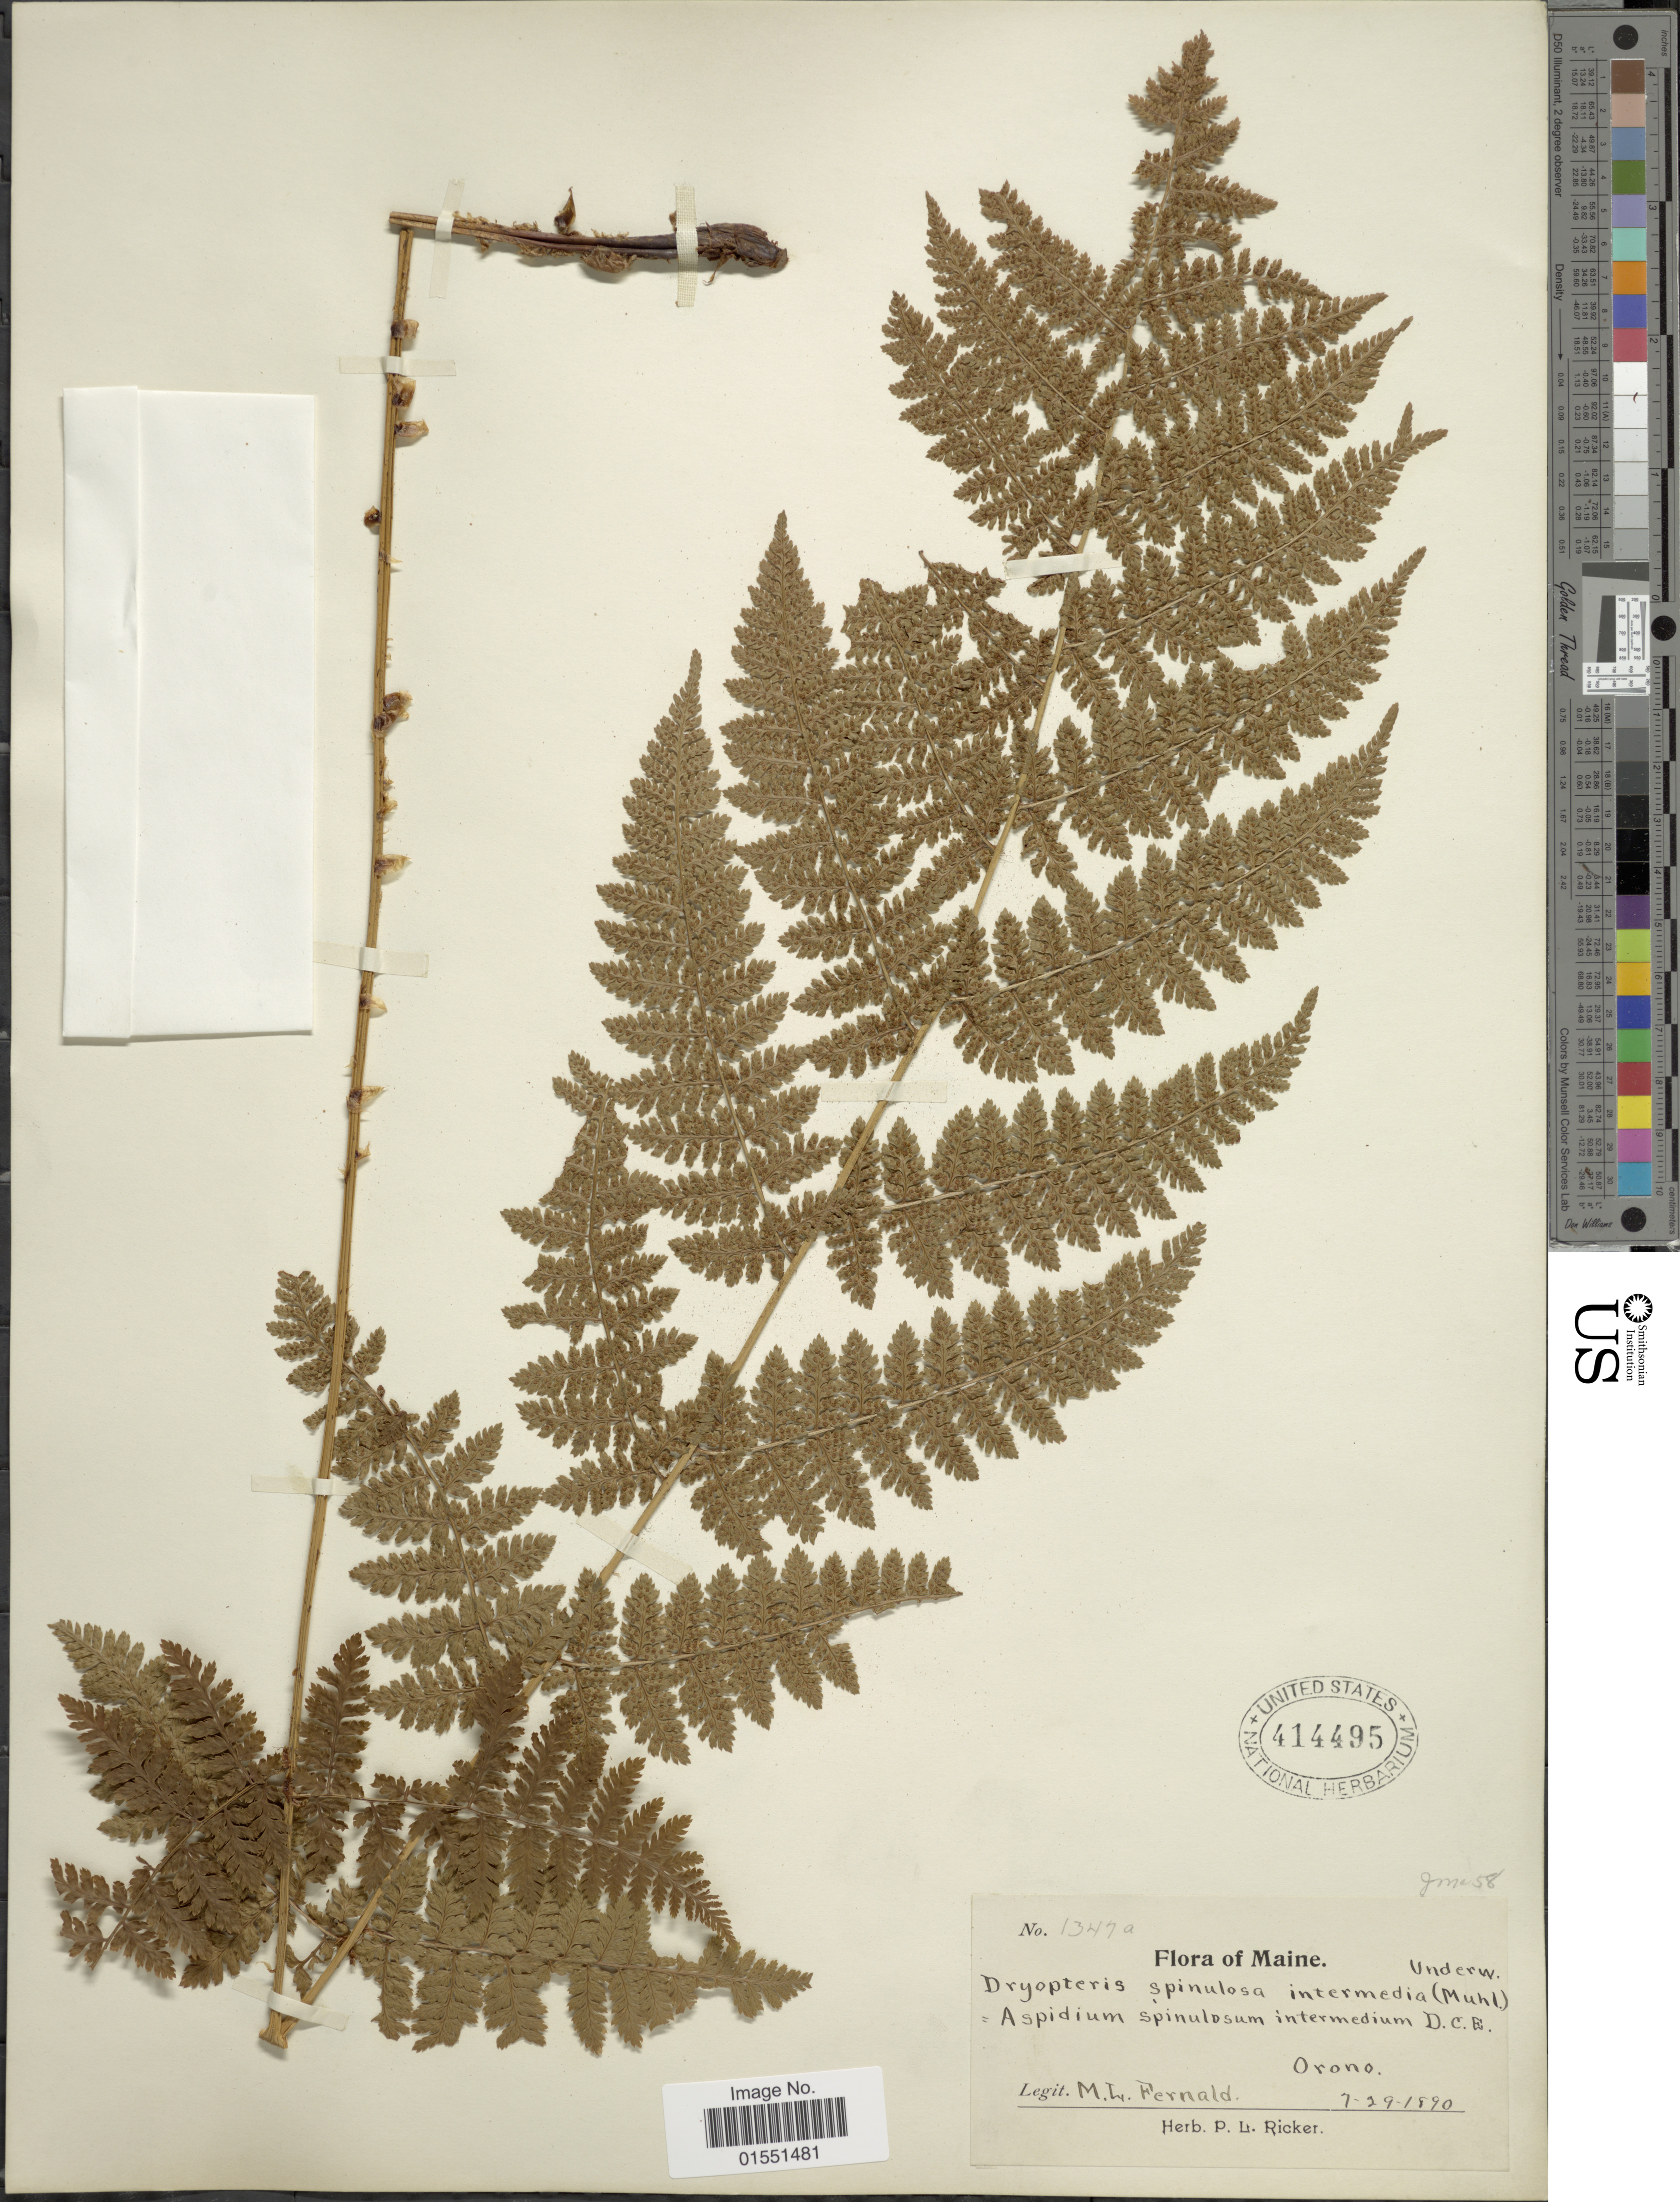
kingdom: Plantae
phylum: Tracheophyta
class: Polypodiopsida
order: Polypodiales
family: Dryopteridaceae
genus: Dryopteris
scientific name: Dryopteris intermedia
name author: (Muhl.) A. Gray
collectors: M. L. Fernald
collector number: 1347a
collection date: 1890-07-29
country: United States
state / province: Maine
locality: Orono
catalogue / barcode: US 414495